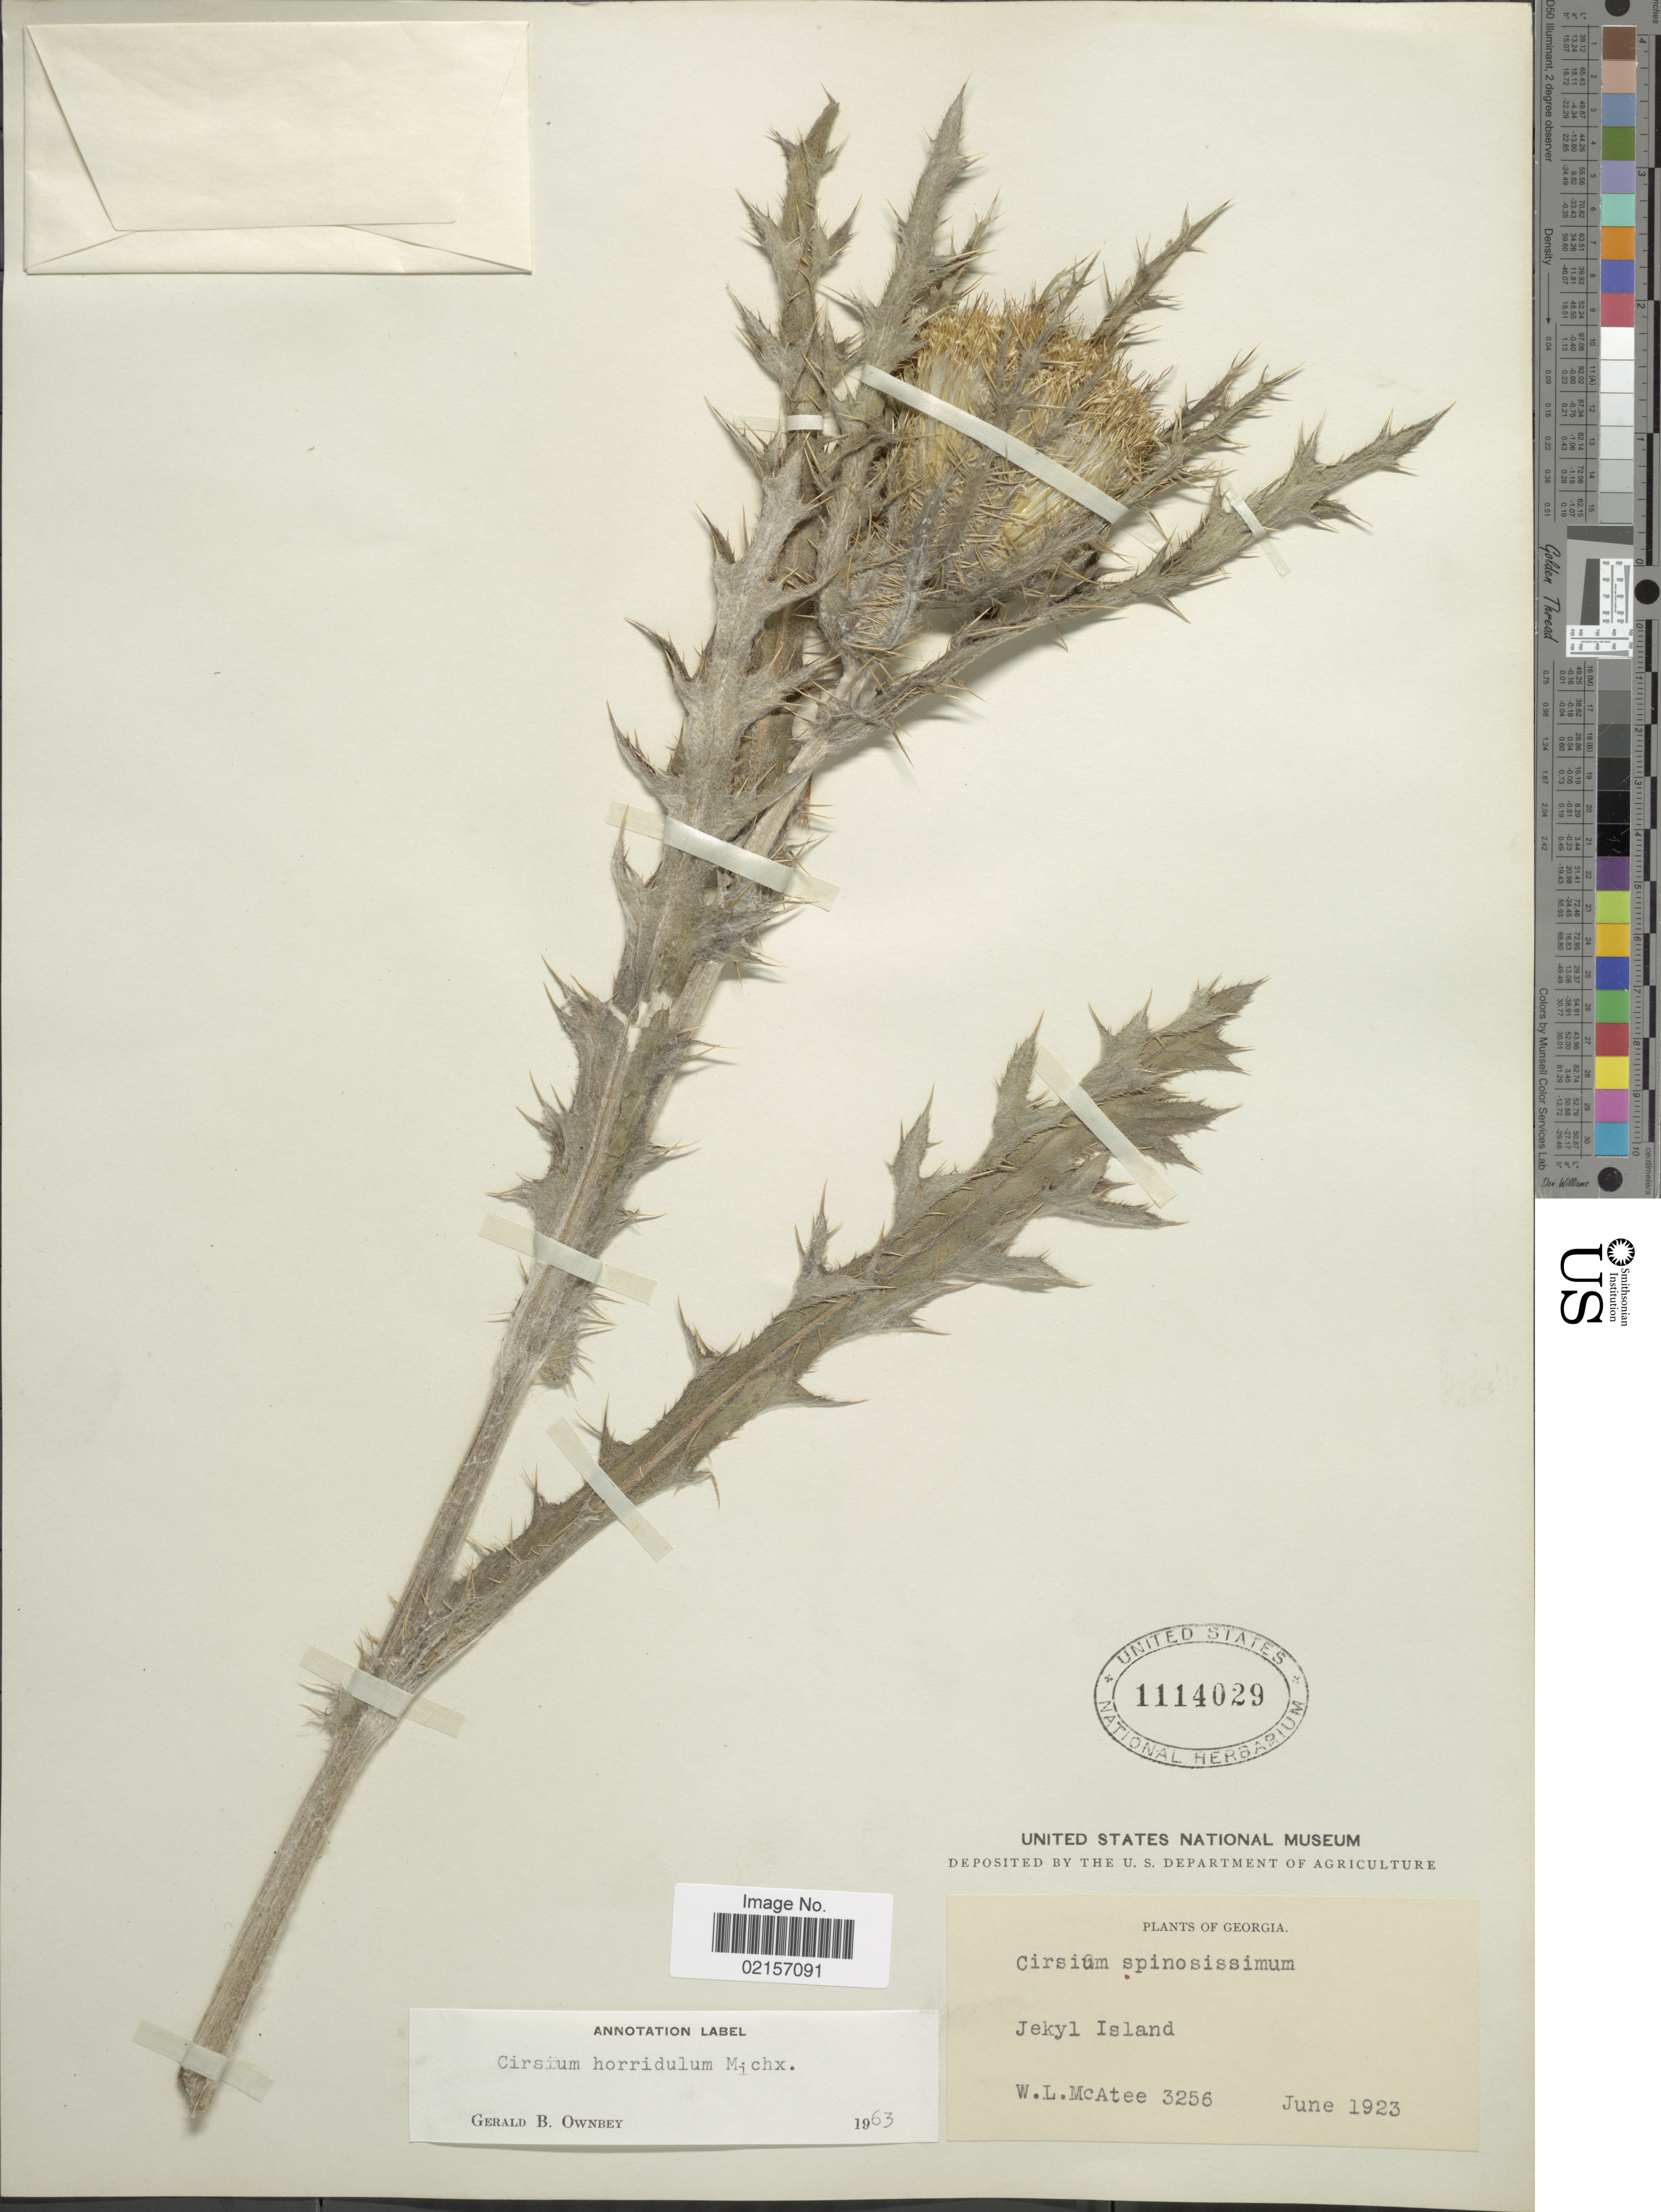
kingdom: Plantae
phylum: Tracheophyta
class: Magnoliopsida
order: Asterales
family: Asteraceae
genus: Cirsium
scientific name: Cirsium horridulum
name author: Michx.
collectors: W. McAtee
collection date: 1923-06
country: United States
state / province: Georgia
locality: Jekyl Island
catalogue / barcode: US 1114029